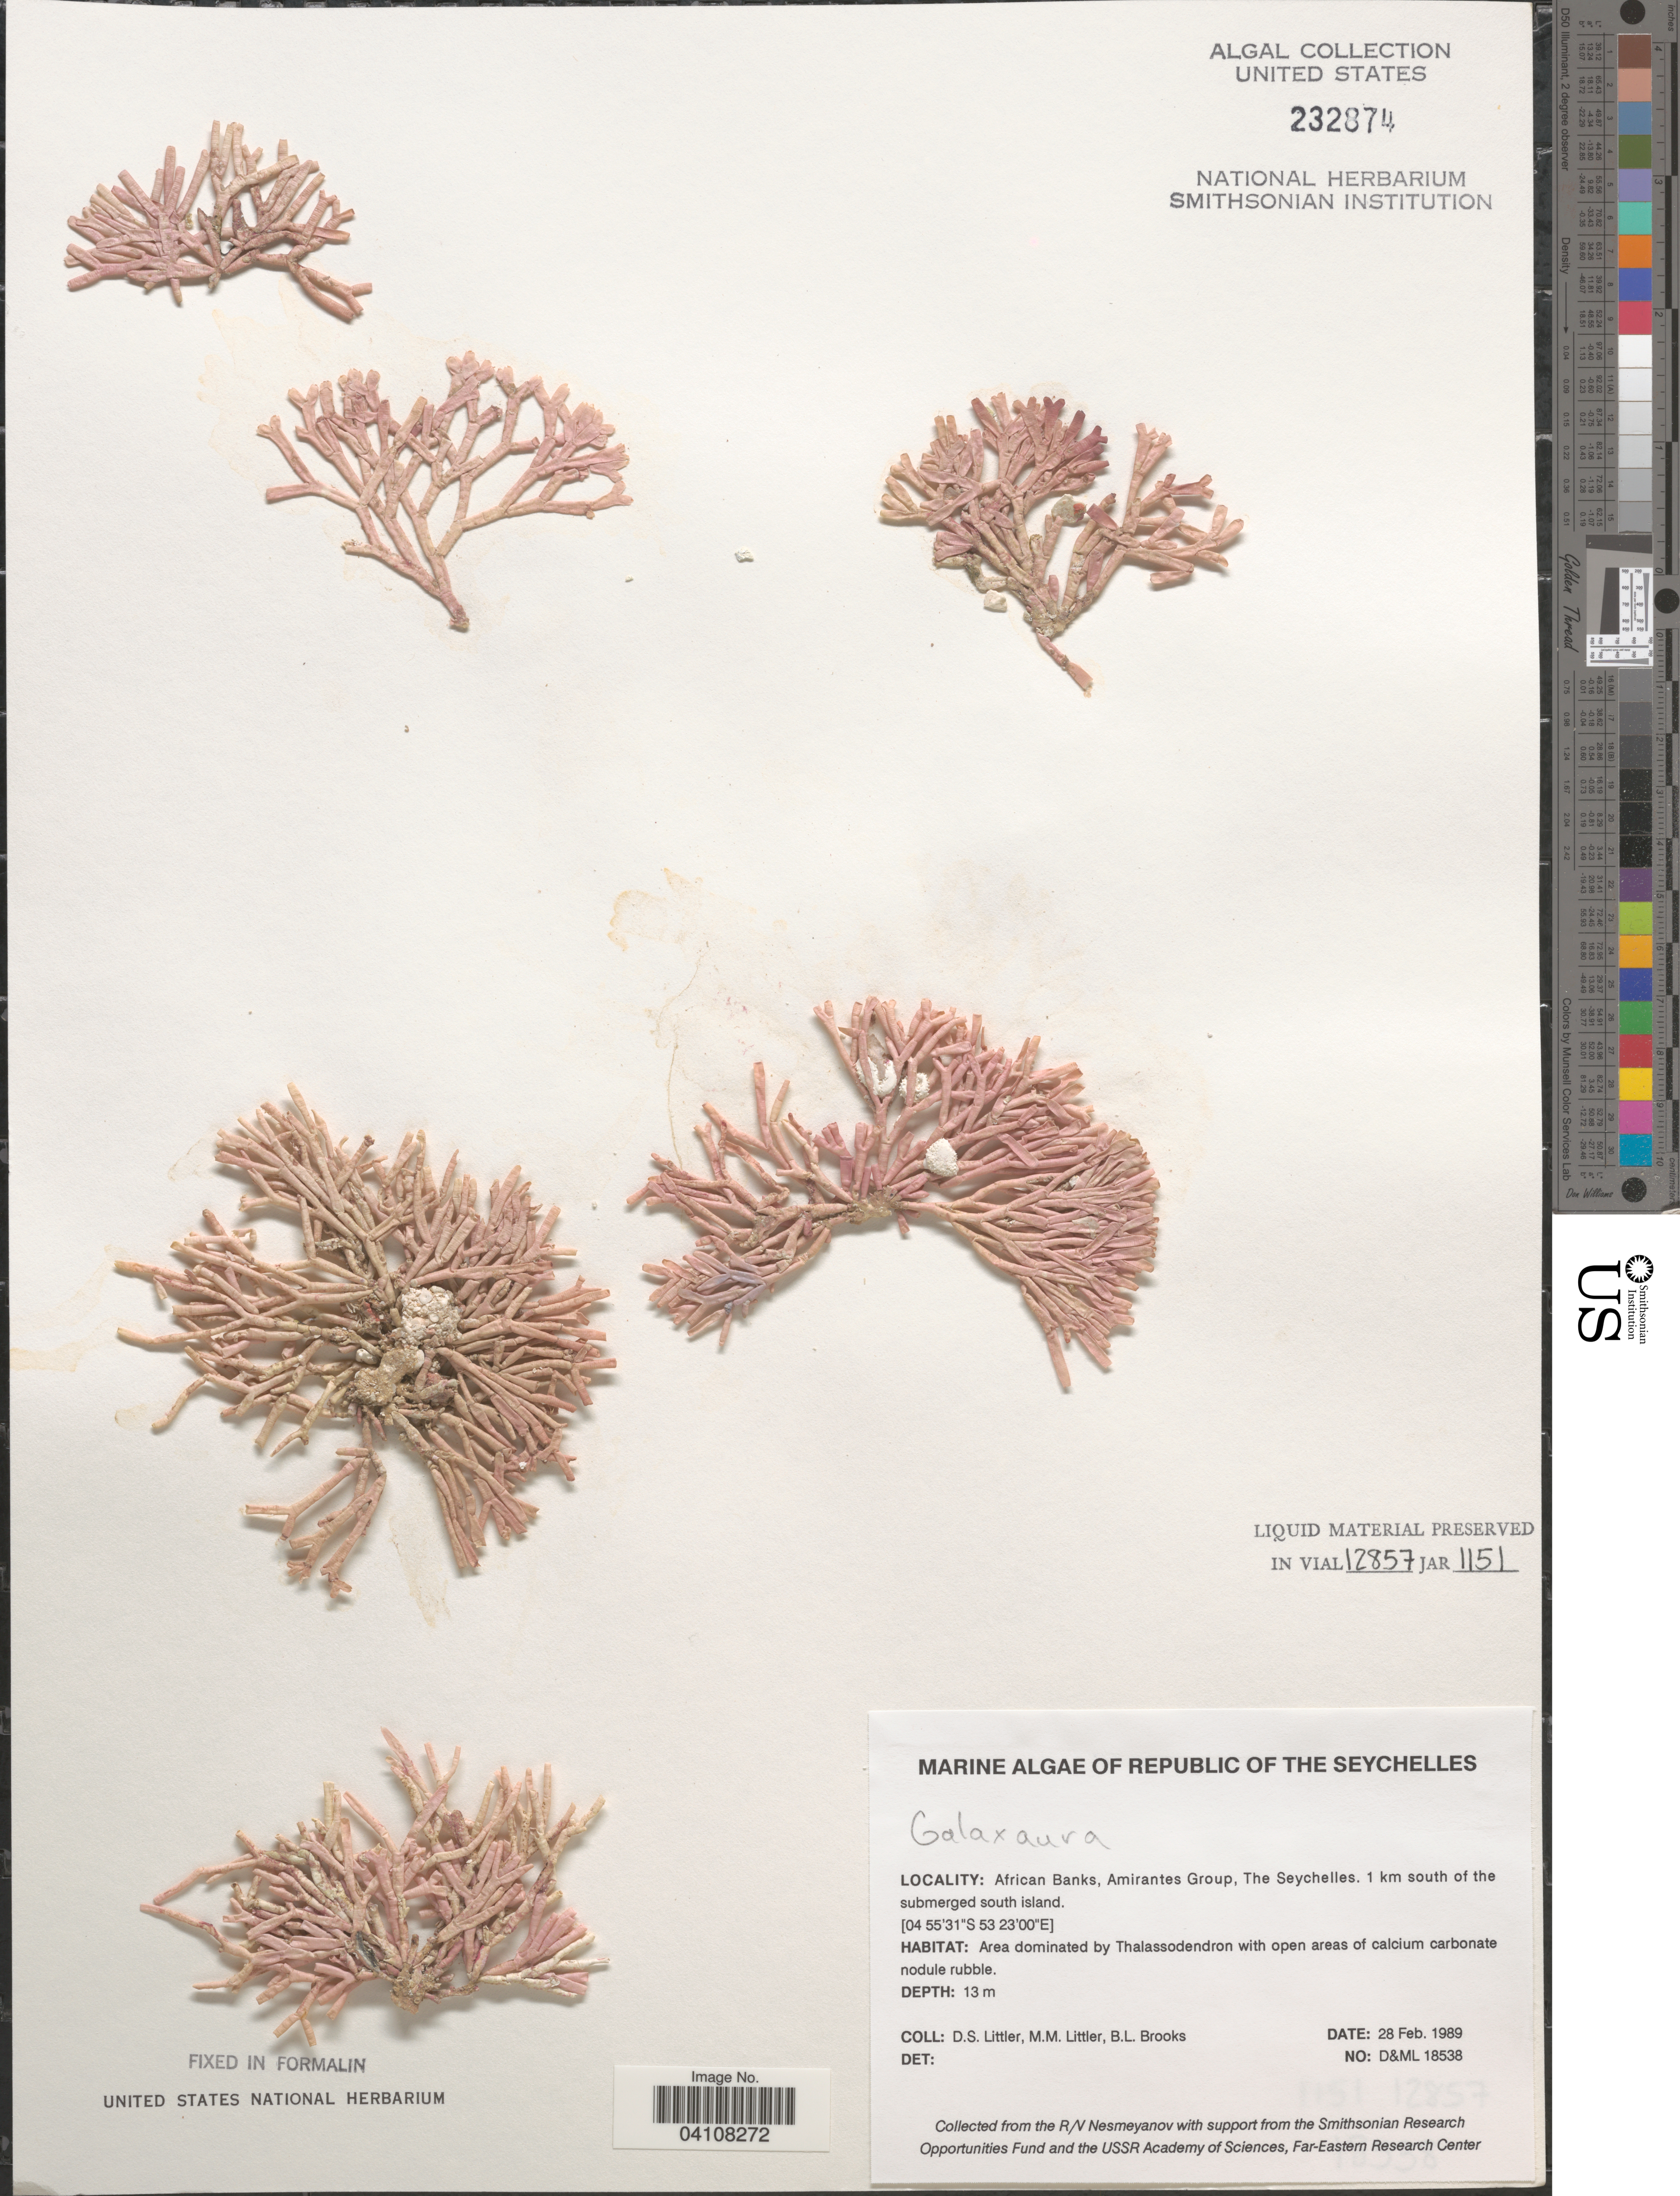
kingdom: Plantae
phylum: Rhodophyta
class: Florideophyceae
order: Nemaliales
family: Galaxauraceae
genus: Galaxaura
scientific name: Galaxaura sp.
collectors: D. S. Littler & B. Brooks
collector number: D&ML18538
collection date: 1989-02-28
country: Seychelles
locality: Republic of The Seychelles. African Banks, Amirantes Group. 1 km south of the submerged south island.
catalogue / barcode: US 232874